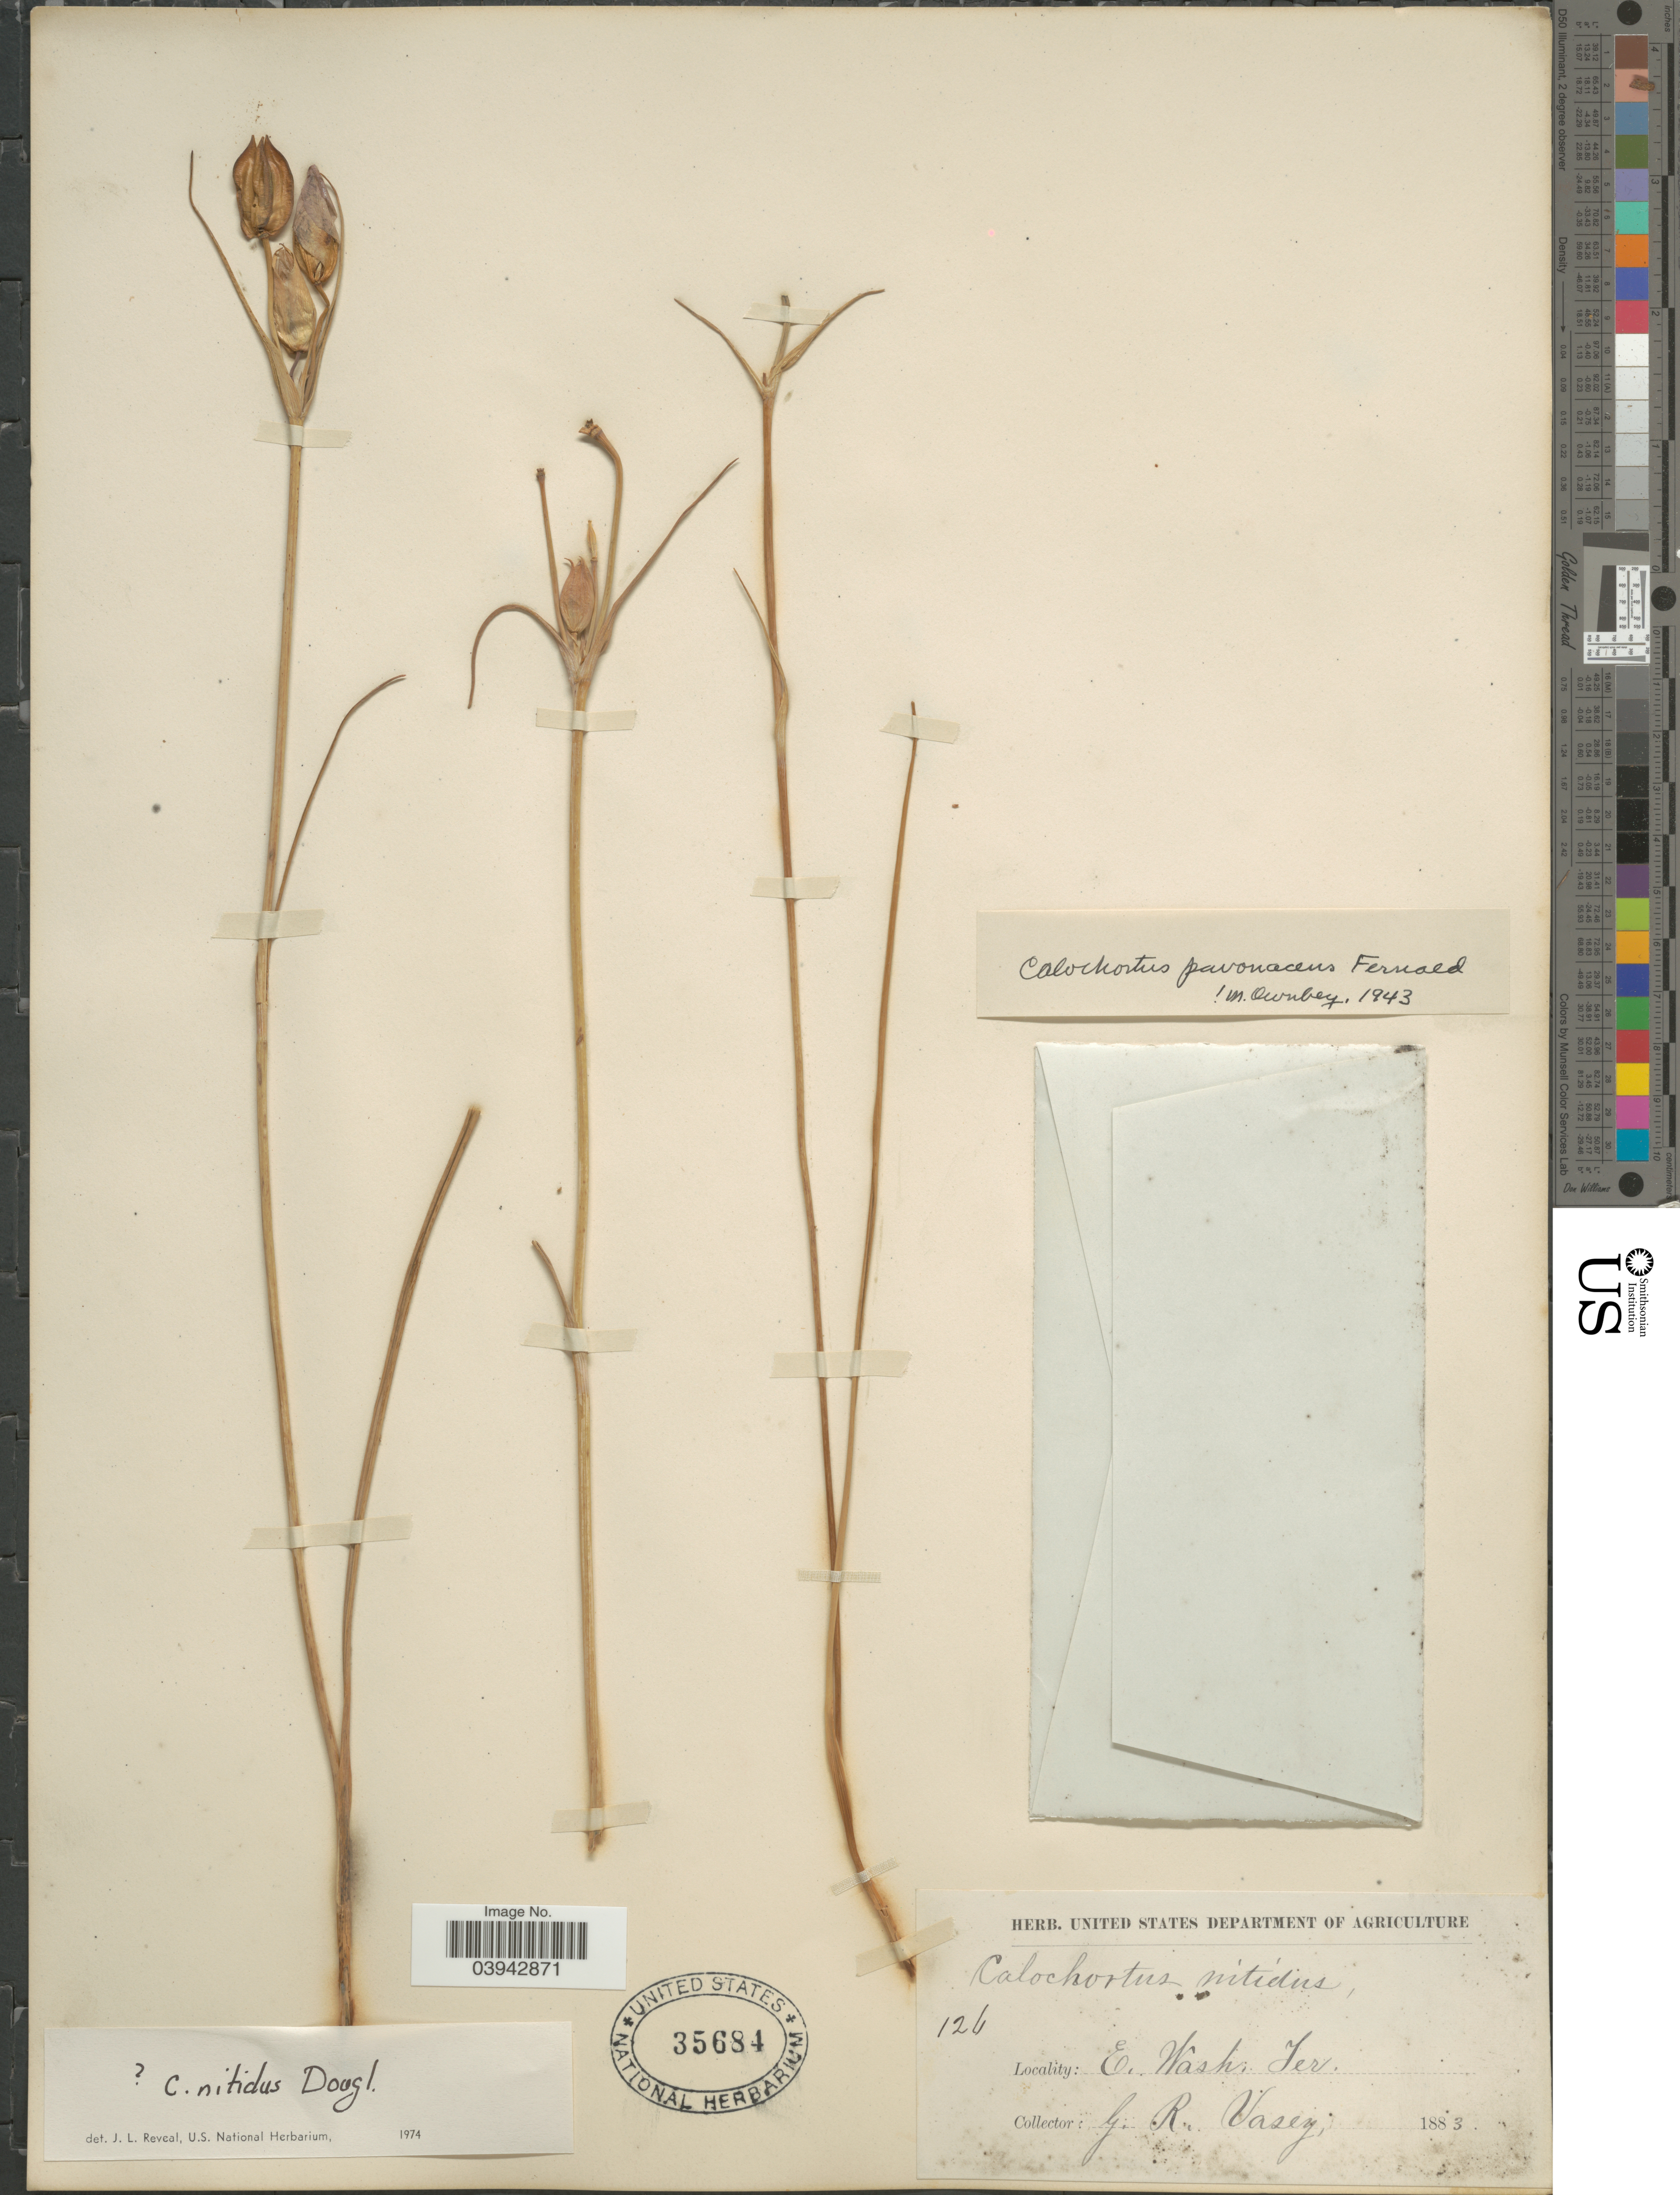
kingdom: Plantae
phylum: Tracheophyta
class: Liliopsida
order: Liliales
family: Liliaceae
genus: Calochortus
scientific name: Calochortus nitidus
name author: Douglas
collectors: G. R. Vasey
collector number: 126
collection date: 1883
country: United States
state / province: Washington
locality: E. Wash. Ter.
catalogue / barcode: US 35684